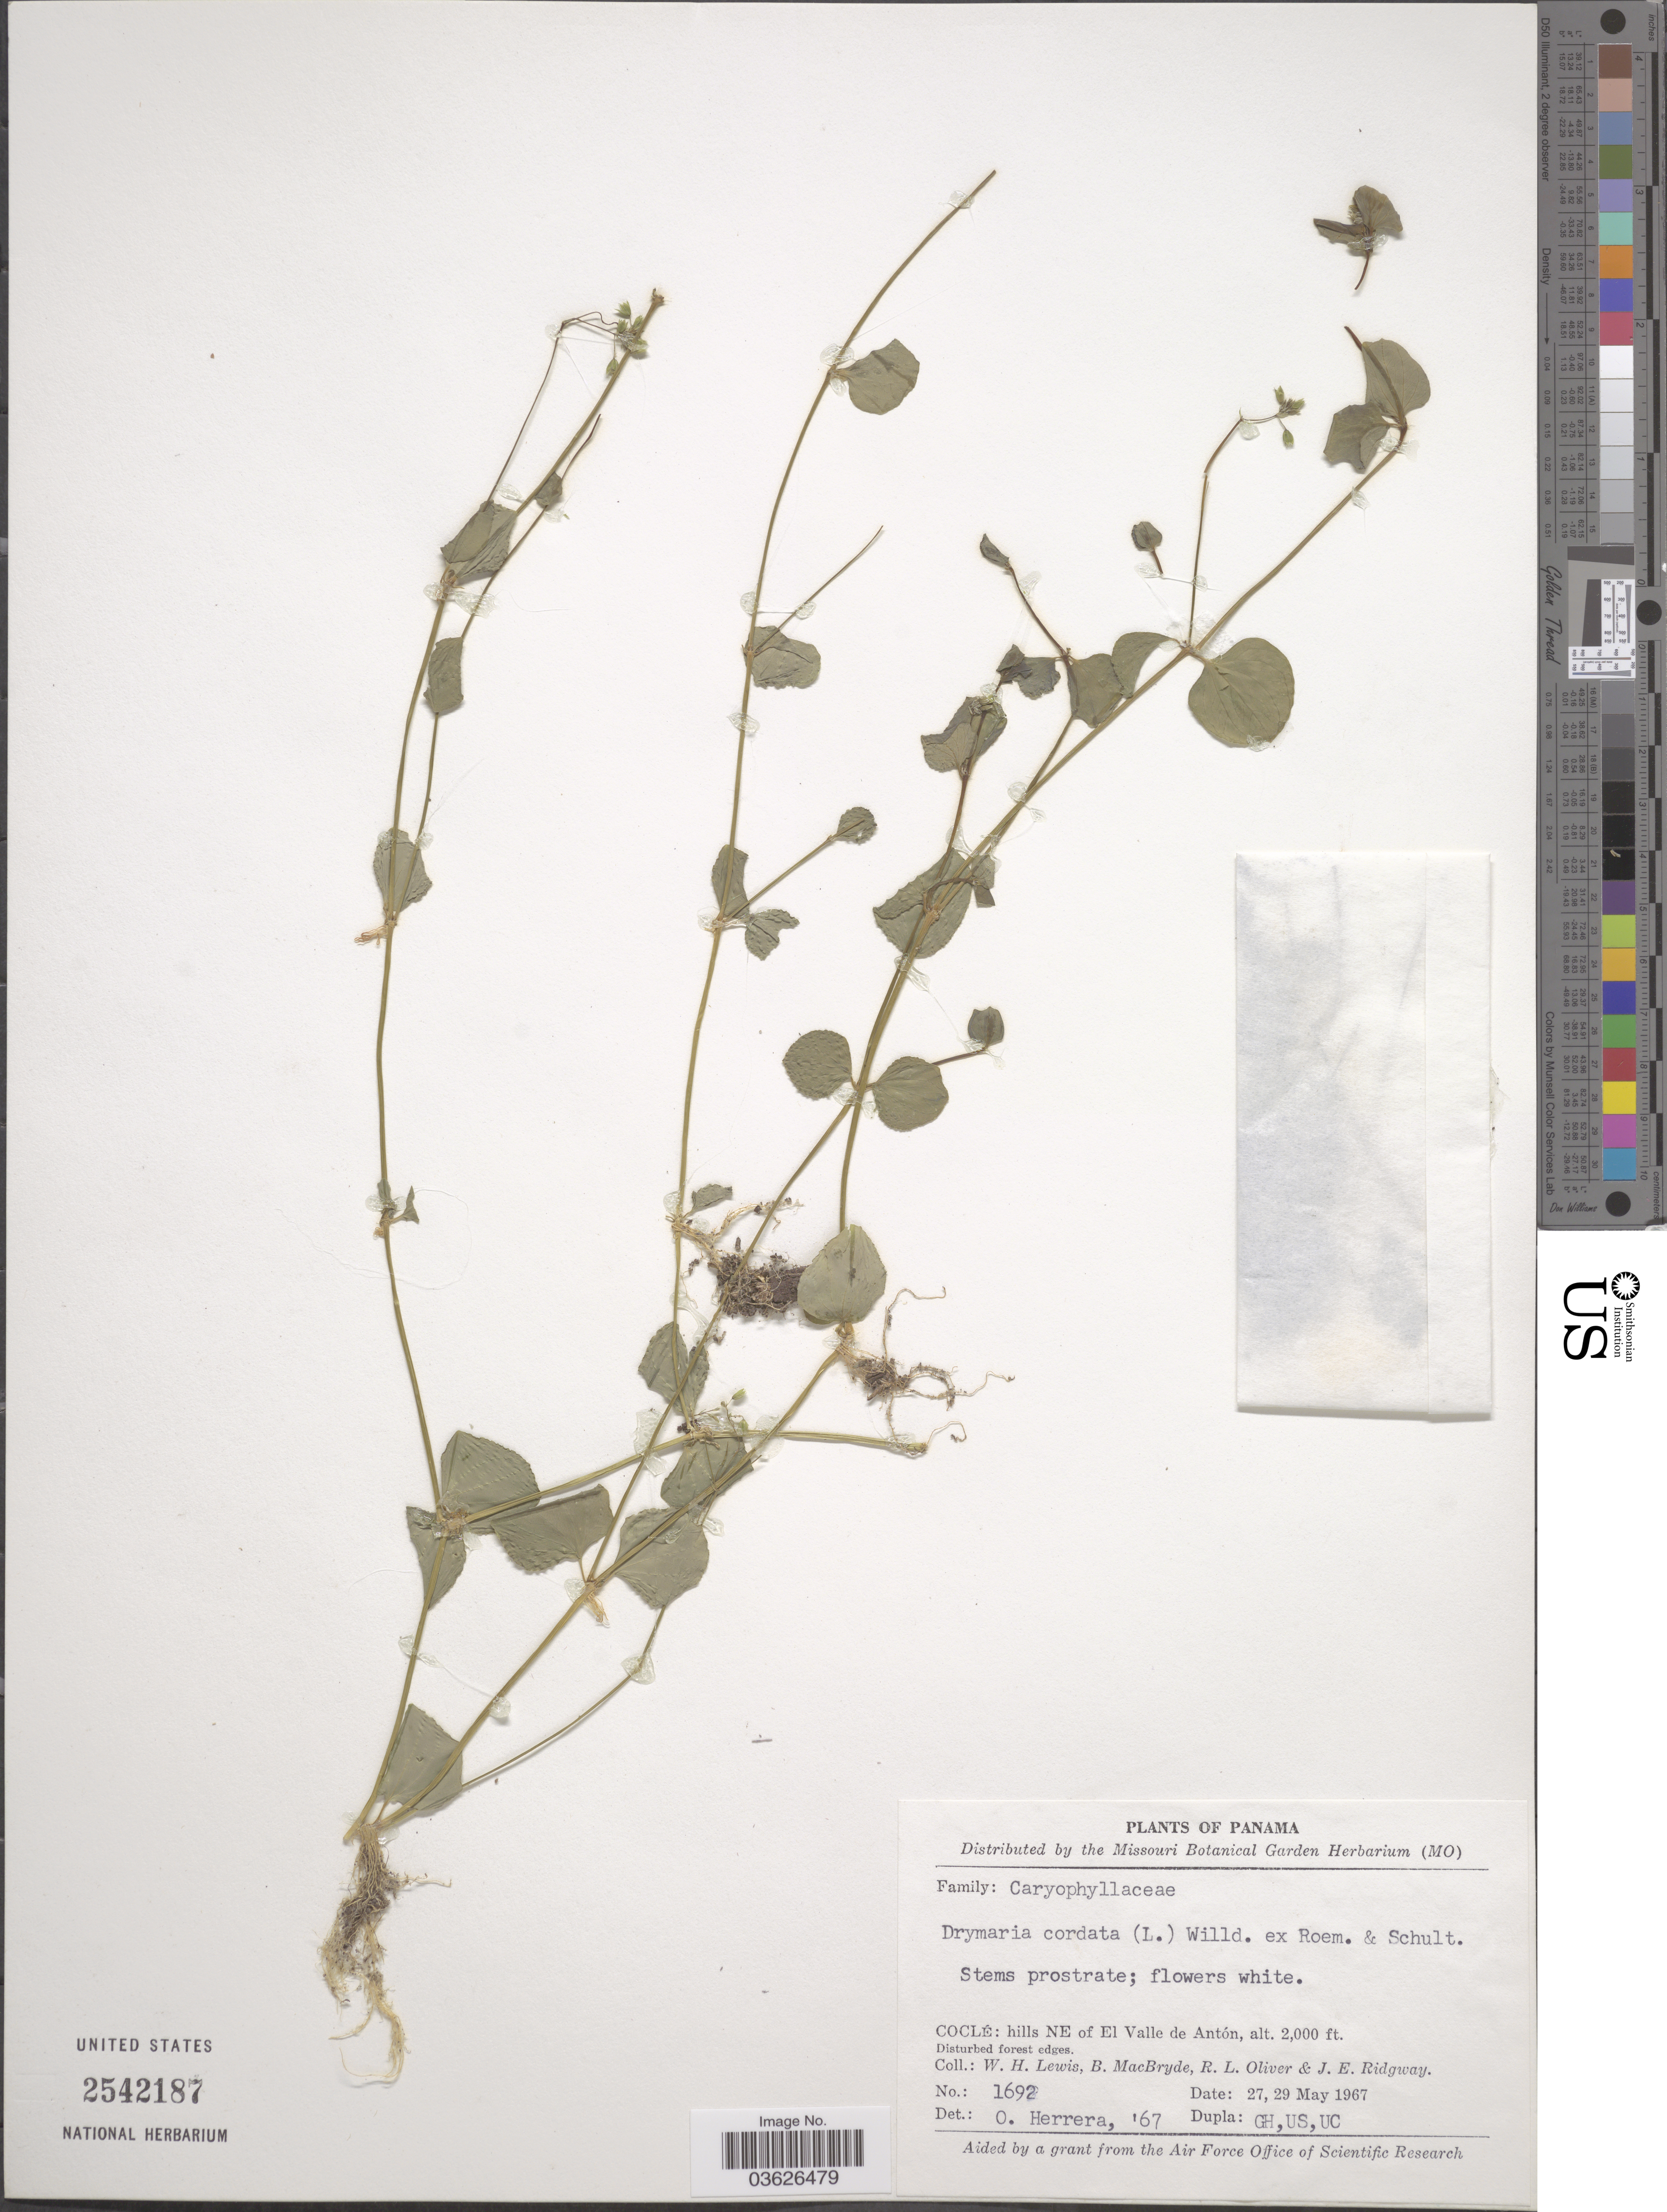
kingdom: Plantae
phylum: Tracheophyta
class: Magnoliopsida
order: Caryophyllales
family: Caryophyllaceae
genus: Drymaria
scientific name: Drymaria cordata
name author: (L.) Willd. ex Schult.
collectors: W. H. Lewis, B. MacBryde, R. Oliver & J. Ridgway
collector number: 1692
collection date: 1967-05-27/1967-05-29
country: Panama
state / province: Coclé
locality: Hills NE of El Valle de Antón.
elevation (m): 610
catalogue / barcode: US 2542187